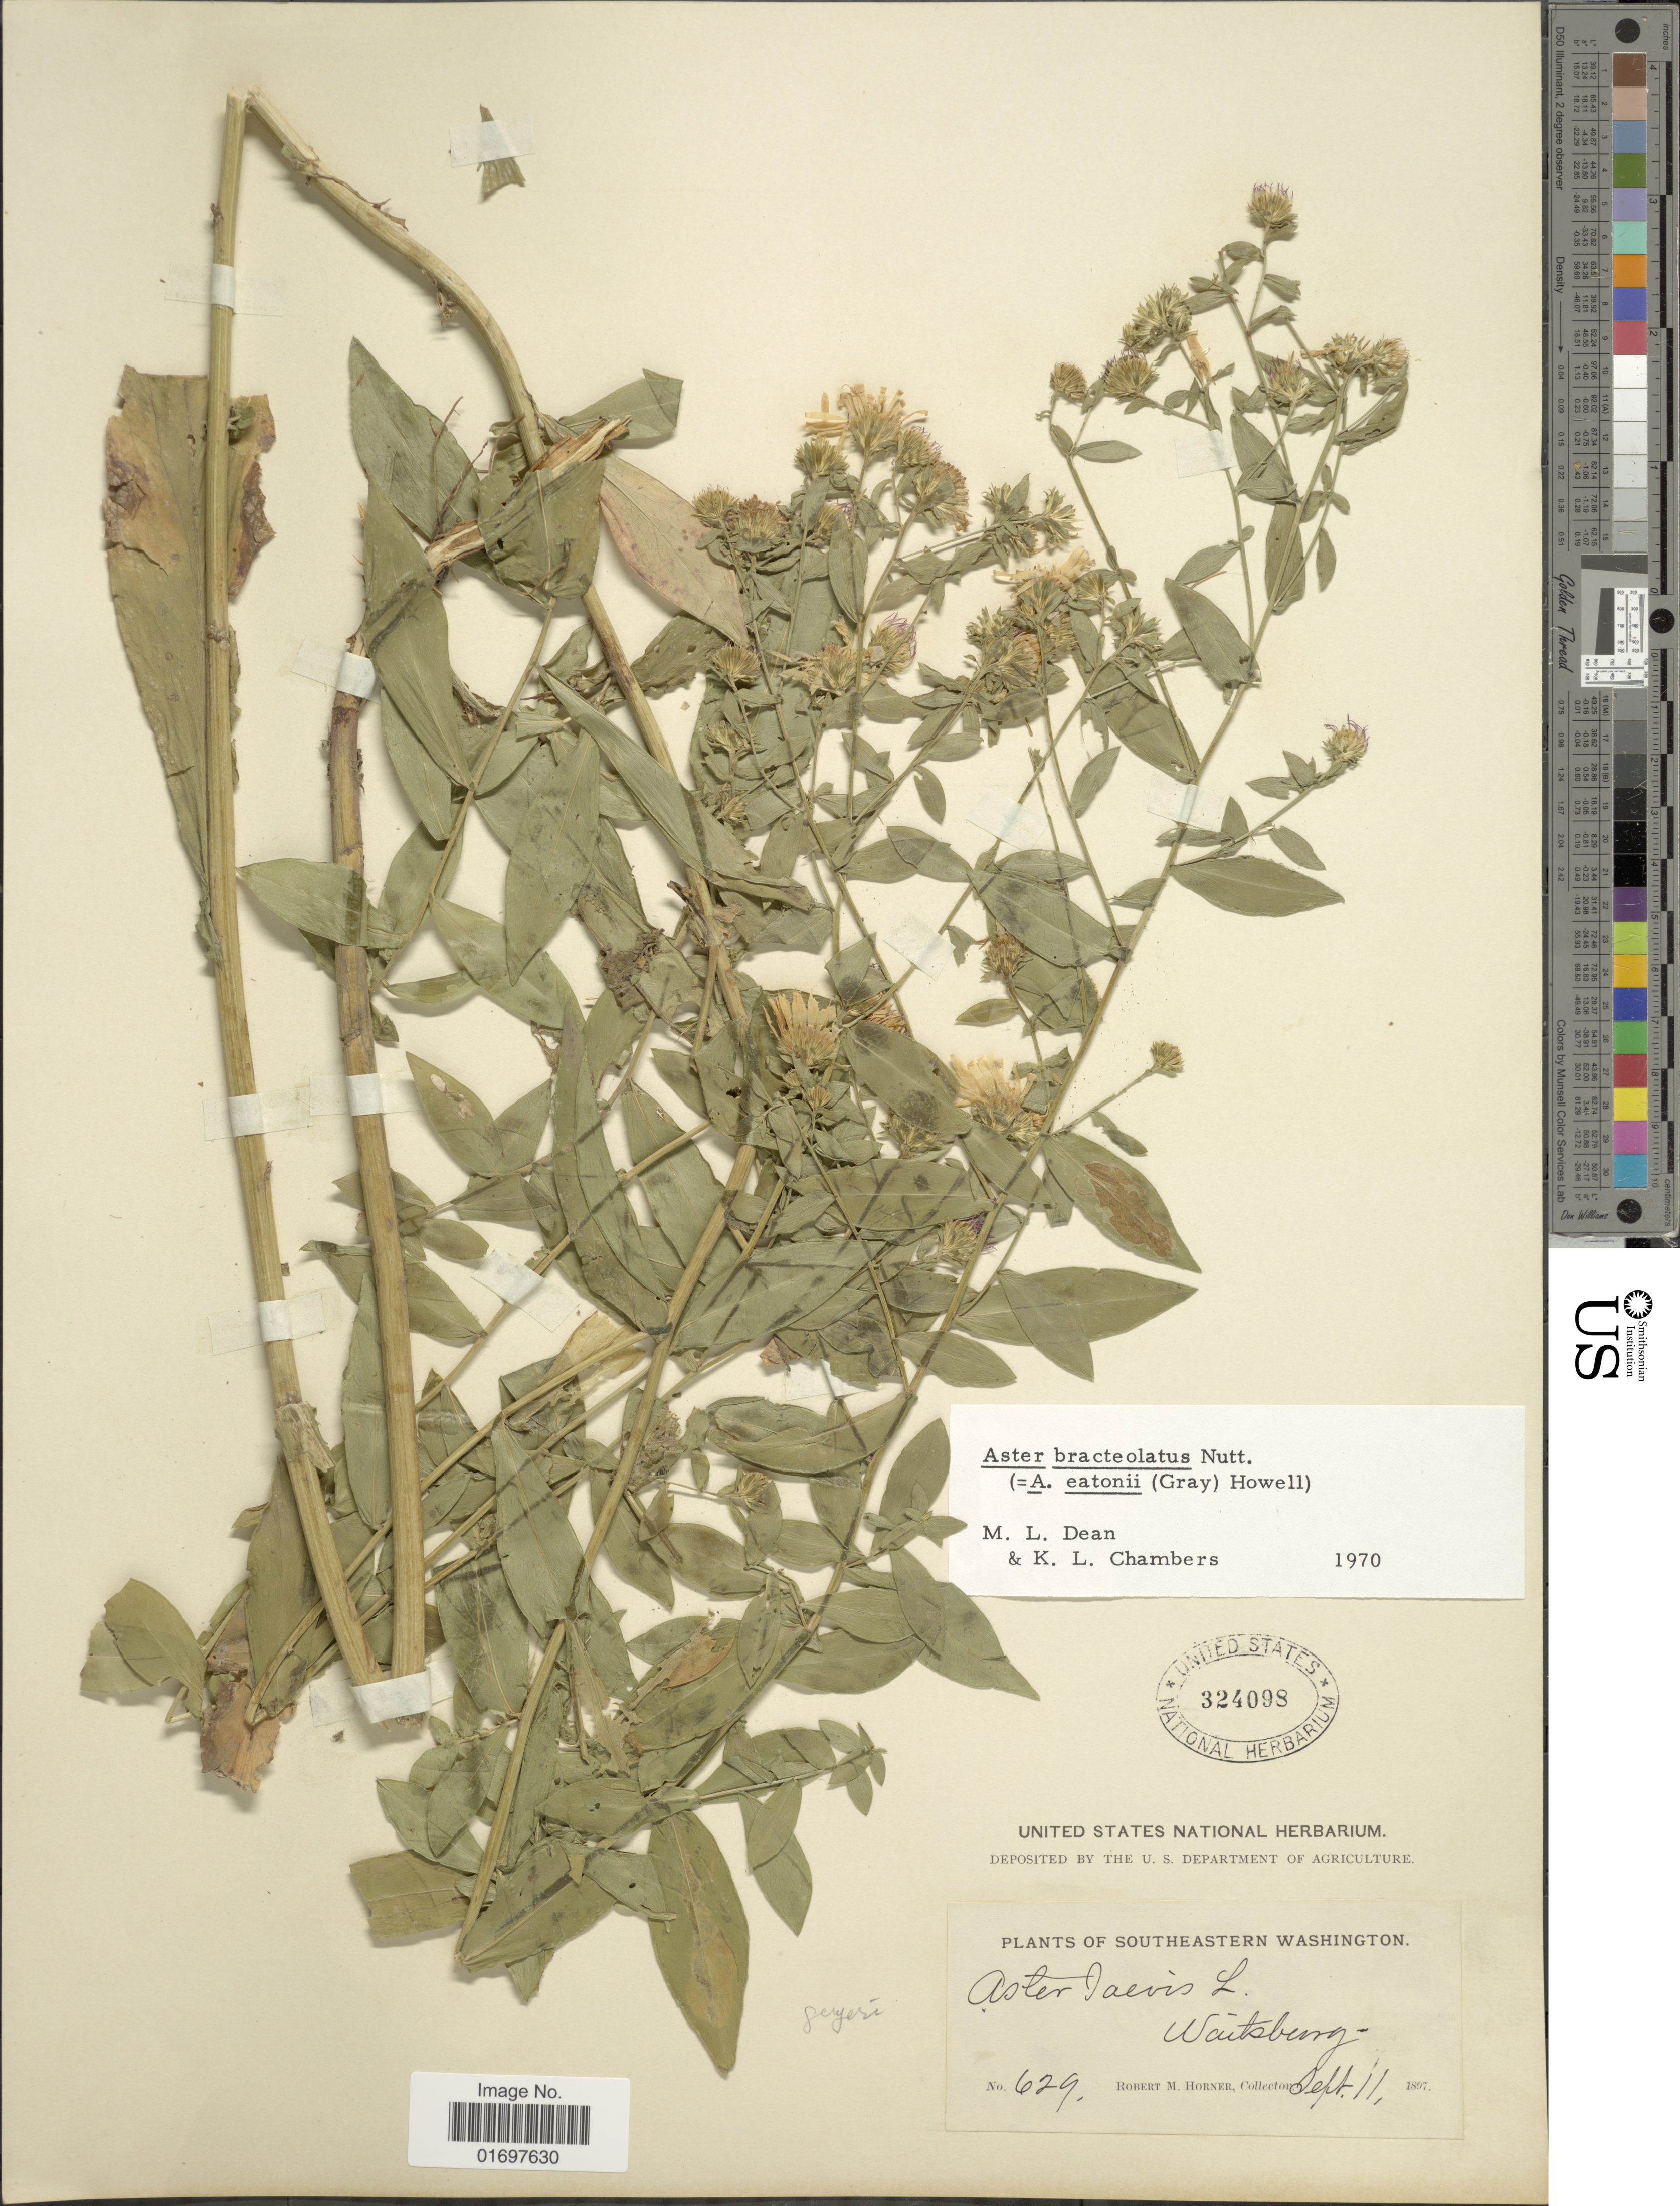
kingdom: Plantae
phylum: Tracheophyta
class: Magnoliopsida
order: Asterales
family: Asteraceae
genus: Symphyotrichum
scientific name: Symphyotrichum bracteolatum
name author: (Nutt.) G.L. Nesom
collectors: R. Horner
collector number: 629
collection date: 1897-09-11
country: United States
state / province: Washington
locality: Southeastern Washington, Waitsburg.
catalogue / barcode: US 324098